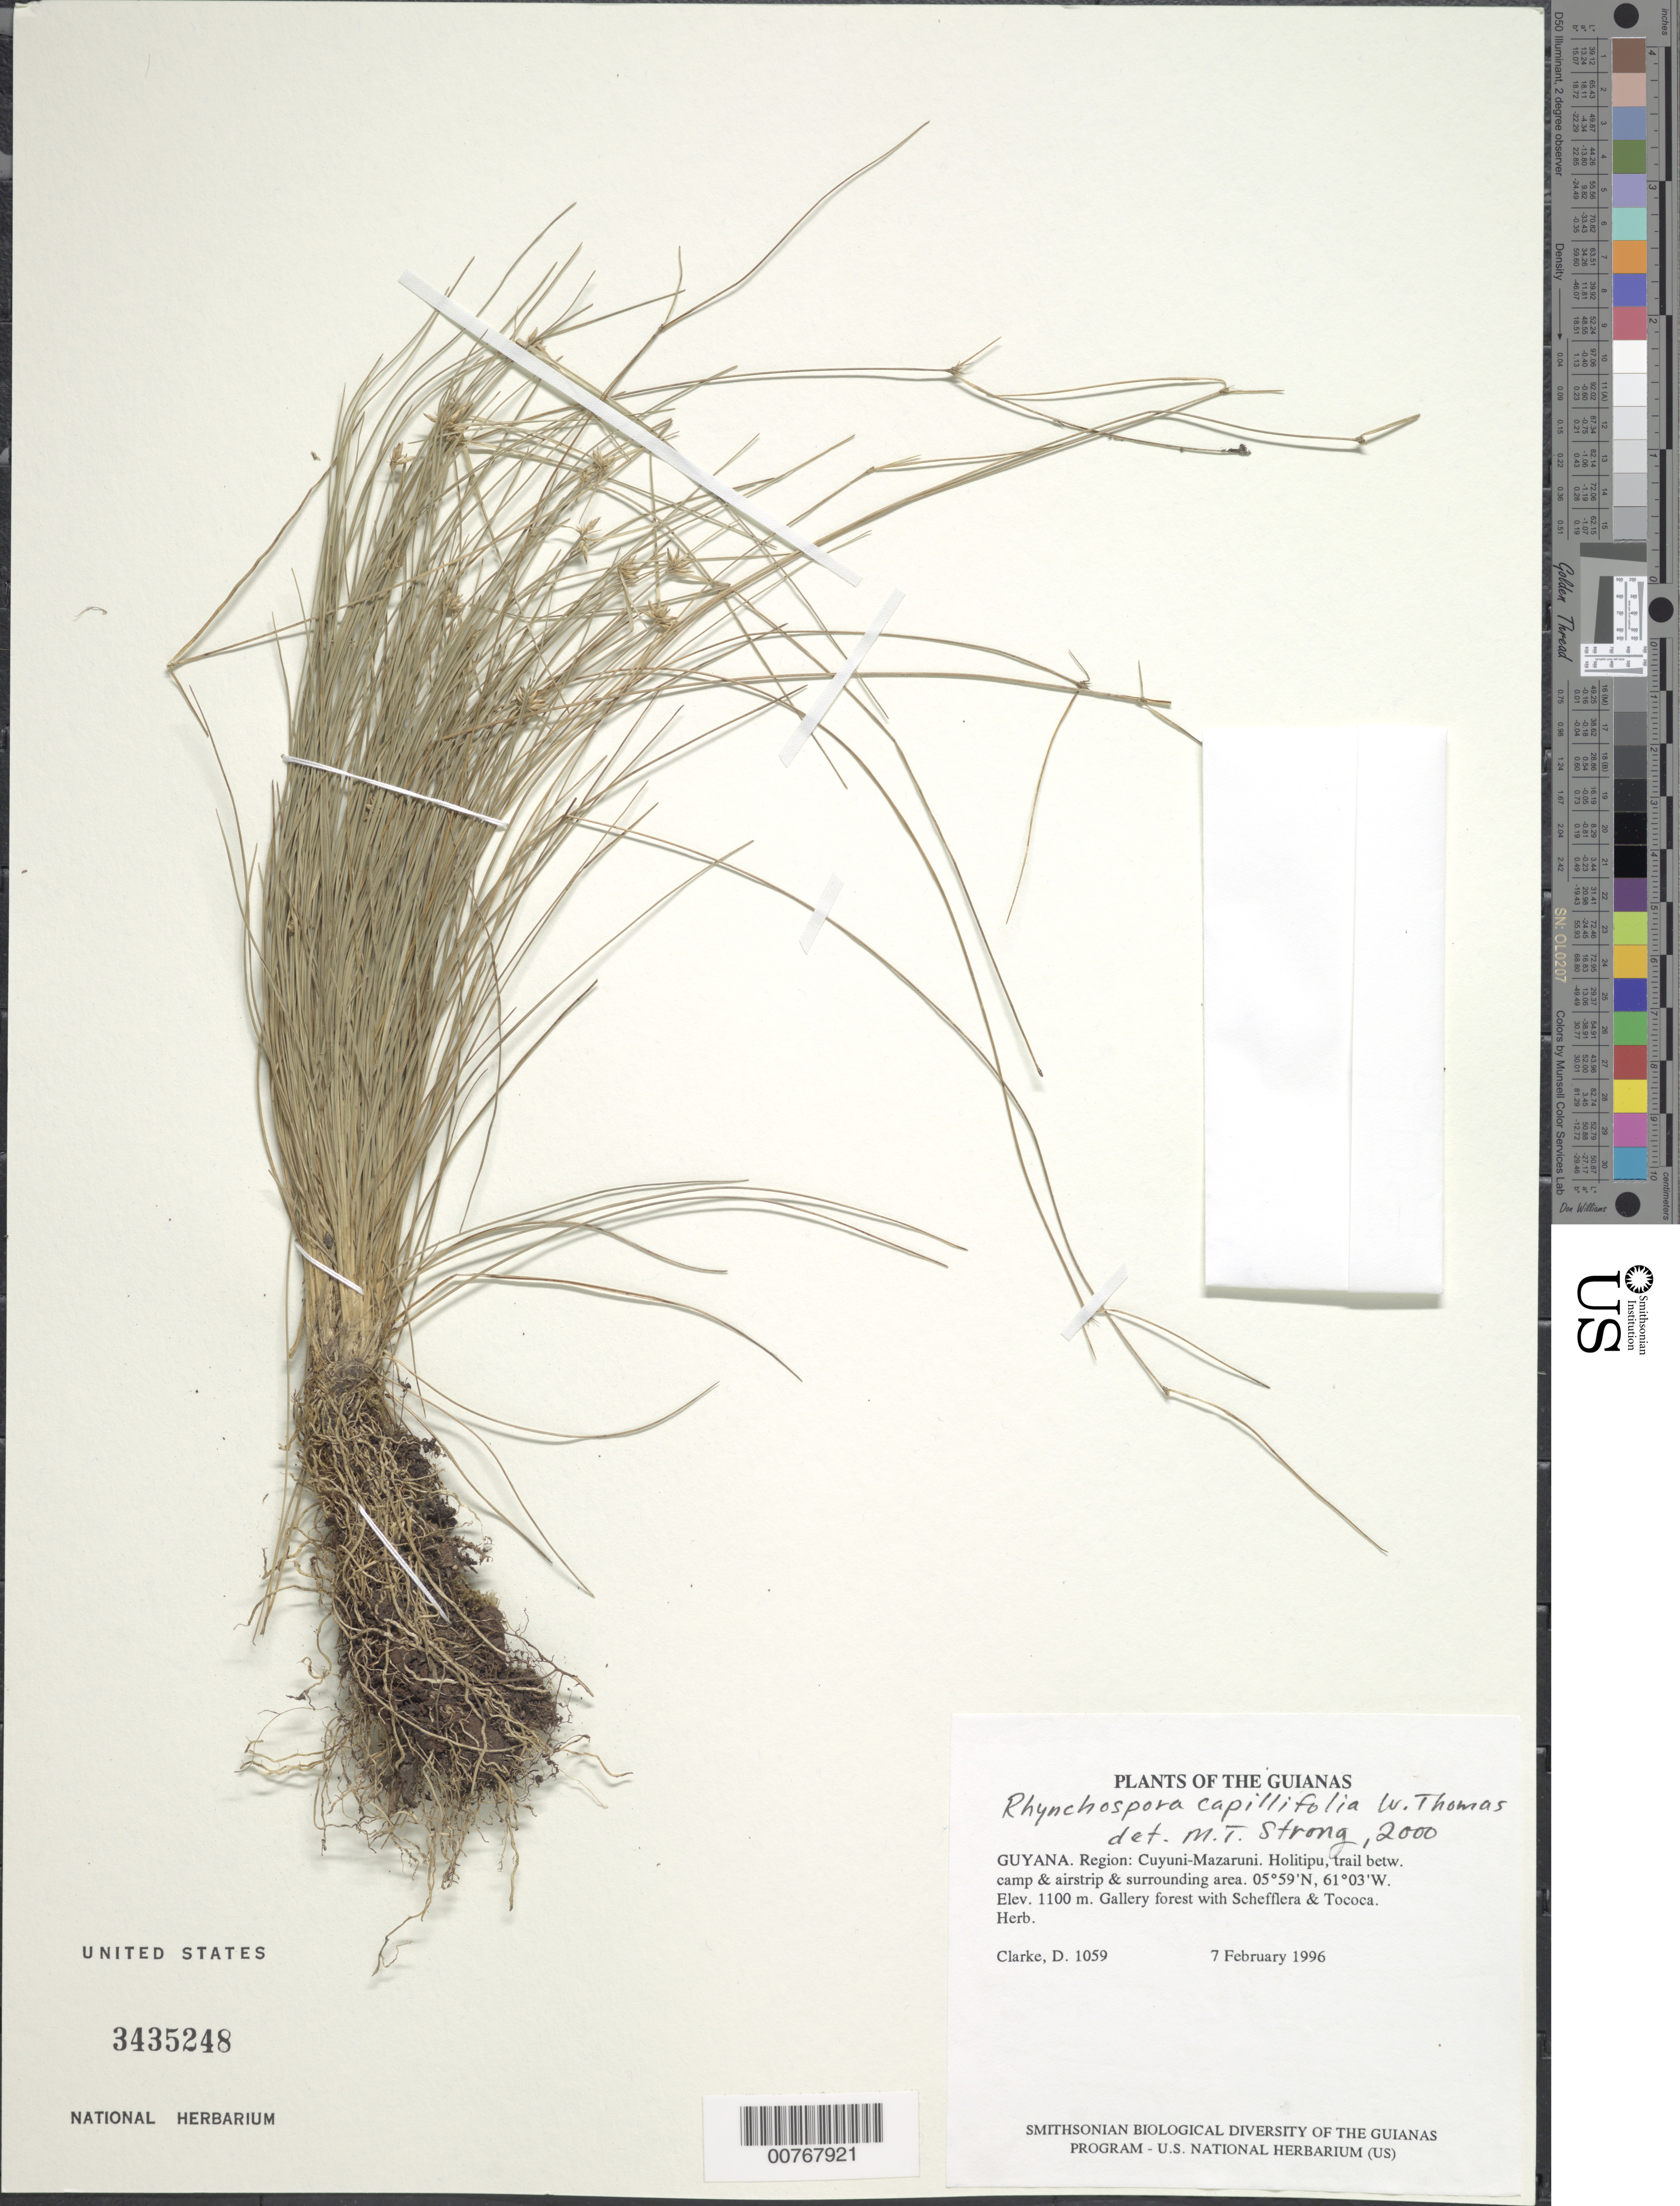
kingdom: Plantae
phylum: Tracheophyta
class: Liliopsida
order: Poales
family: Cyperaceae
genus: Rhynchospora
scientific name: Rhynchospora rigidifolia subsp. capillacea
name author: T. Koyama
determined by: Strong, Mark T., (BOT), Smithsonian Institution - National Museum of Natural History (UNITED STATES)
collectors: H. D. Clarke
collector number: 1059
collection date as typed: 7 February 1996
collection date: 1996-02-07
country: Guyana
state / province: Cuyuni-Mazaruni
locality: Holitipu, trail between camp & airstrip & surrounding area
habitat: Gallery forest with Schefflera & Tococa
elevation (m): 1100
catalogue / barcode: US 3435248